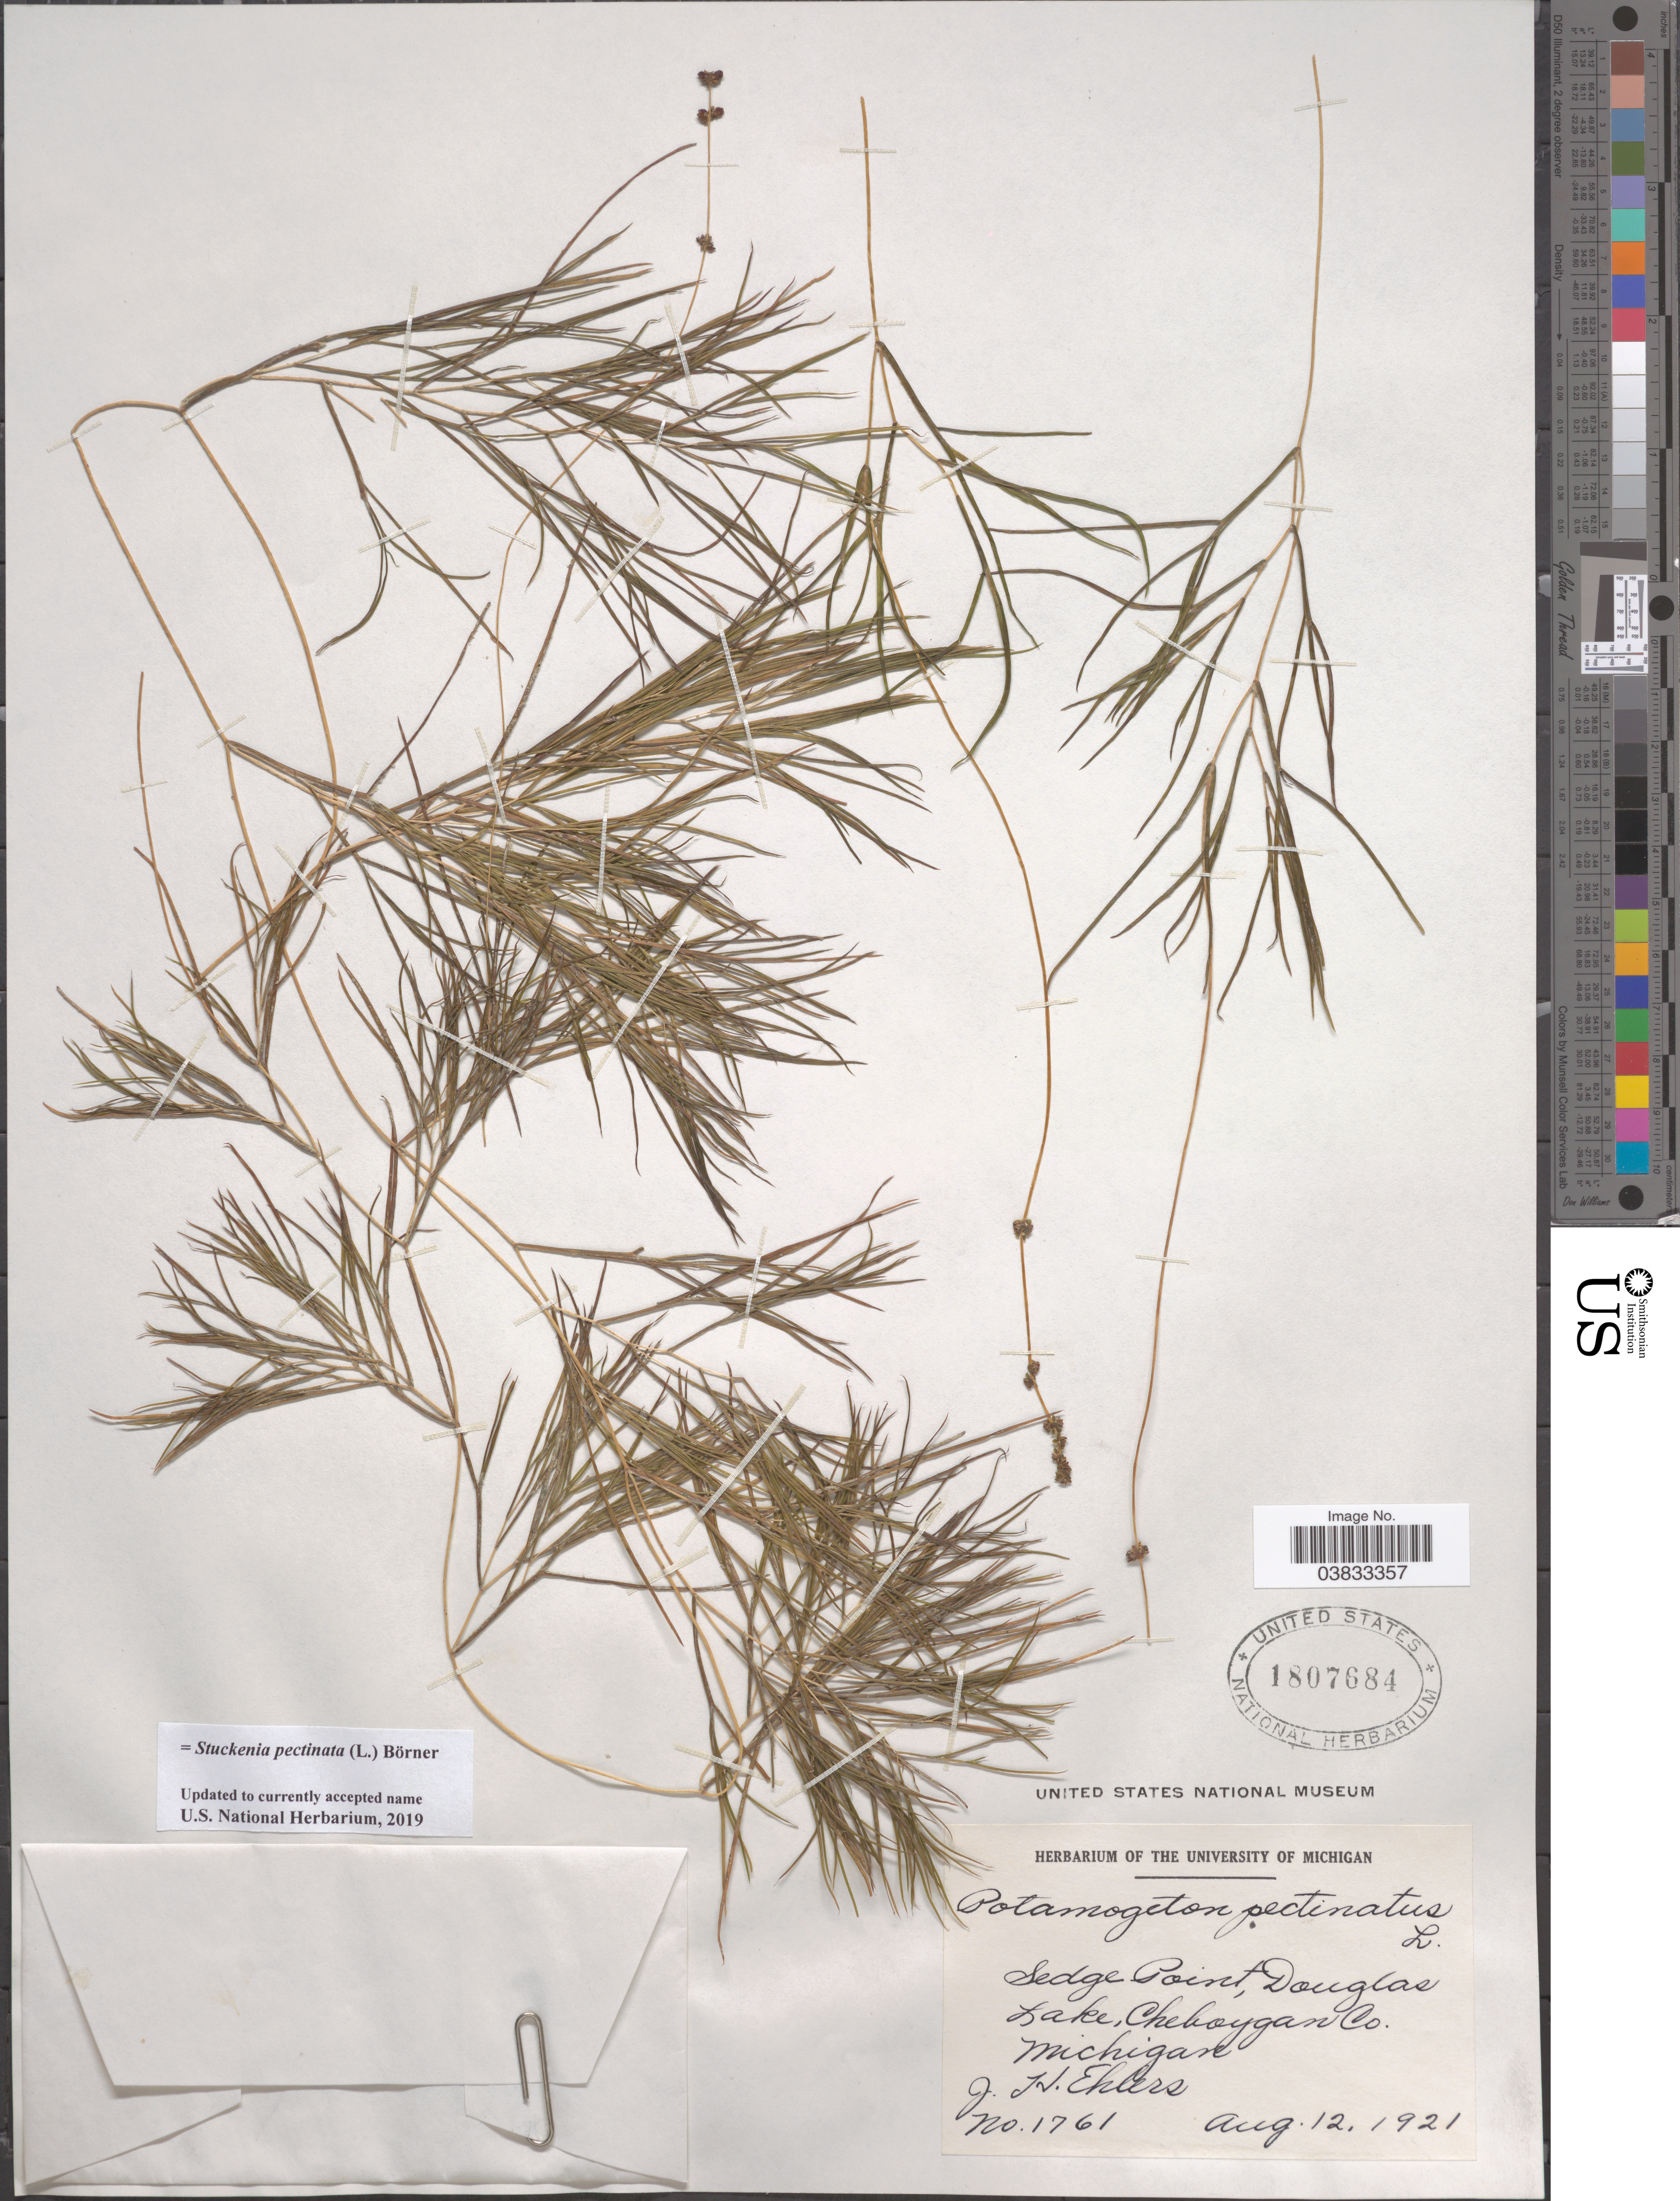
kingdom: Plantae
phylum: Tracheophyta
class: Liliopsida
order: Alismatales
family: Potamogetonaceae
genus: Stuckenia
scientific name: Stuckenia pectinata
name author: (L.) Börner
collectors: J. H. Ehlers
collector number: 1761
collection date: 1921-08-12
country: United States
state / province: Michigan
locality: Sedge Point, Douglas Lake, Cheboygan Co.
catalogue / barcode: US 1807684